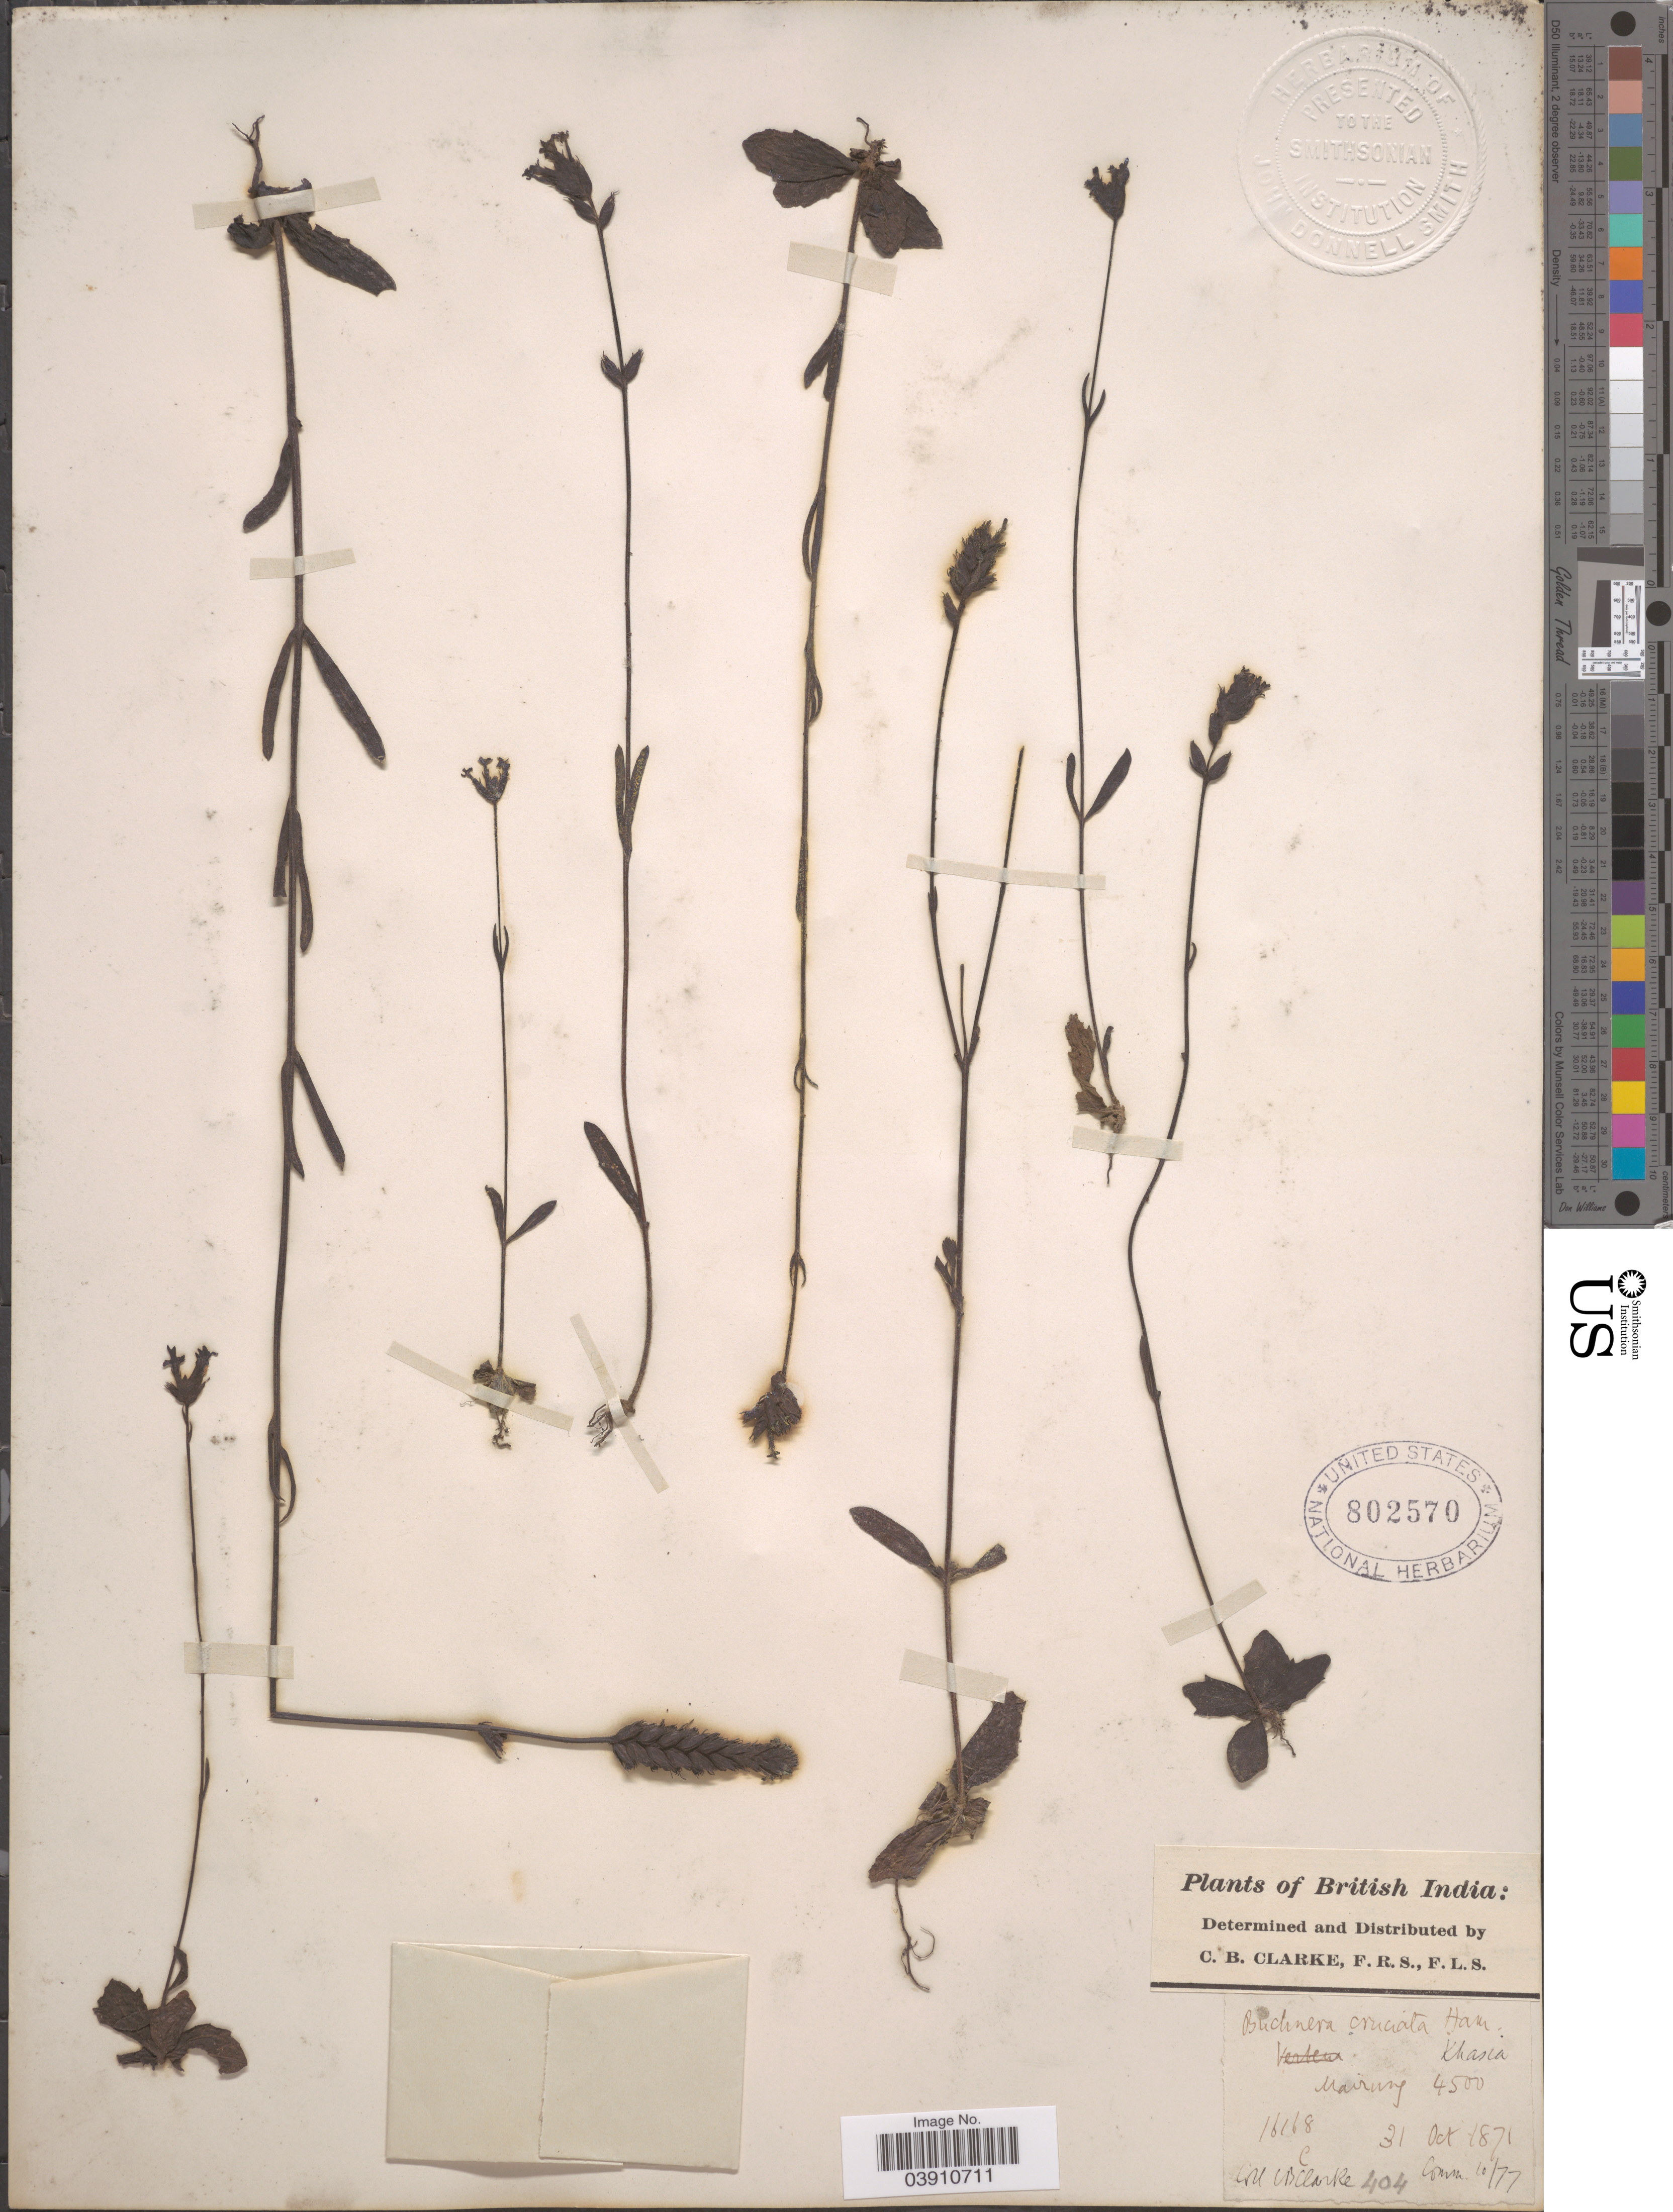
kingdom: Plantae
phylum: Tracheophyta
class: Magnoliopsida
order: Lamiales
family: Orobanchaceae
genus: Buchnera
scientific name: Buchnera cruciata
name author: Ham.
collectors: C. B. Clarke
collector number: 16168C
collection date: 1871-10-31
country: India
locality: British India. Khasia. Mairang.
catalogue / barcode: US 802570